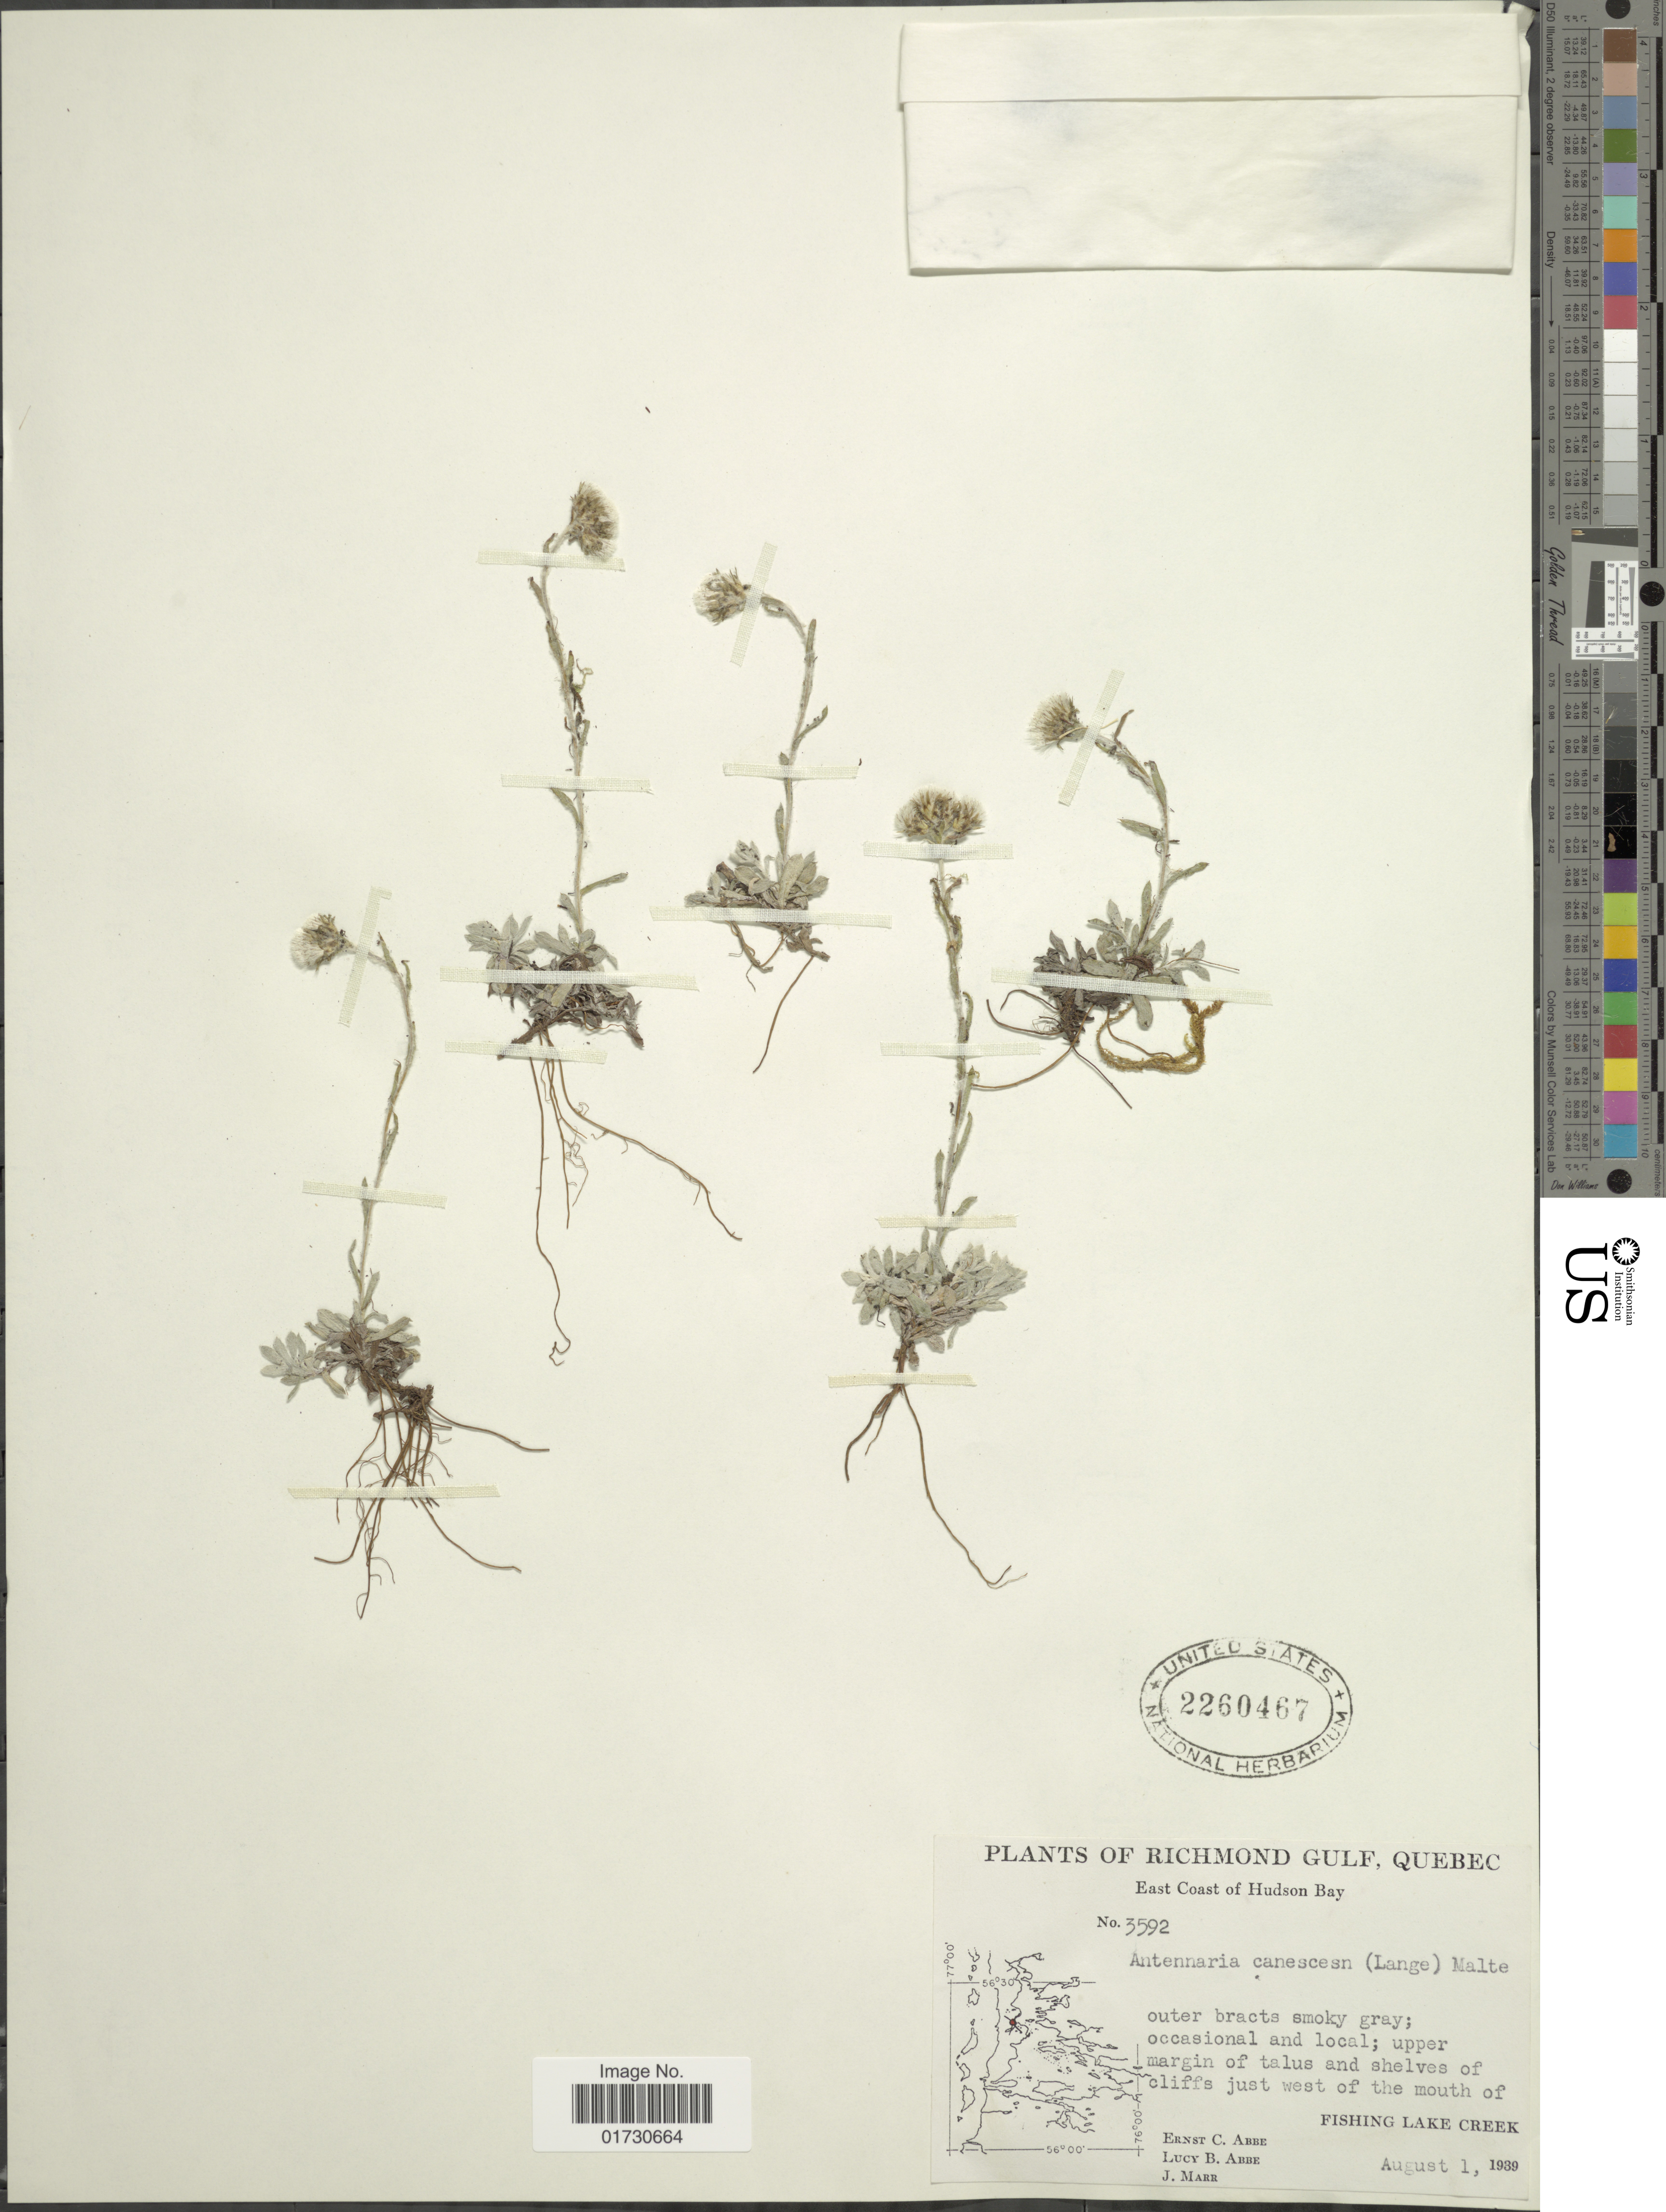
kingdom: Plantae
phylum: Tracheophyta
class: Magnoliopsida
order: Asterales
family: Asteraceae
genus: Antennaria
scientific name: Antennaria canescens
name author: (Lange) Malte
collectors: E. C. Abbe, L. B. Abbe & J. Marr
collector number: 3592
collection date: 1939-08-01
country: Canada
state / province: Quebec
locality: Richmond Gulf, Quebec, East Coast of Hudson Bay, Upper margin of talus and shelves of cliffs jut west of the mouth of Fishing Lake Creek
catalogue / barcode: US 2260467